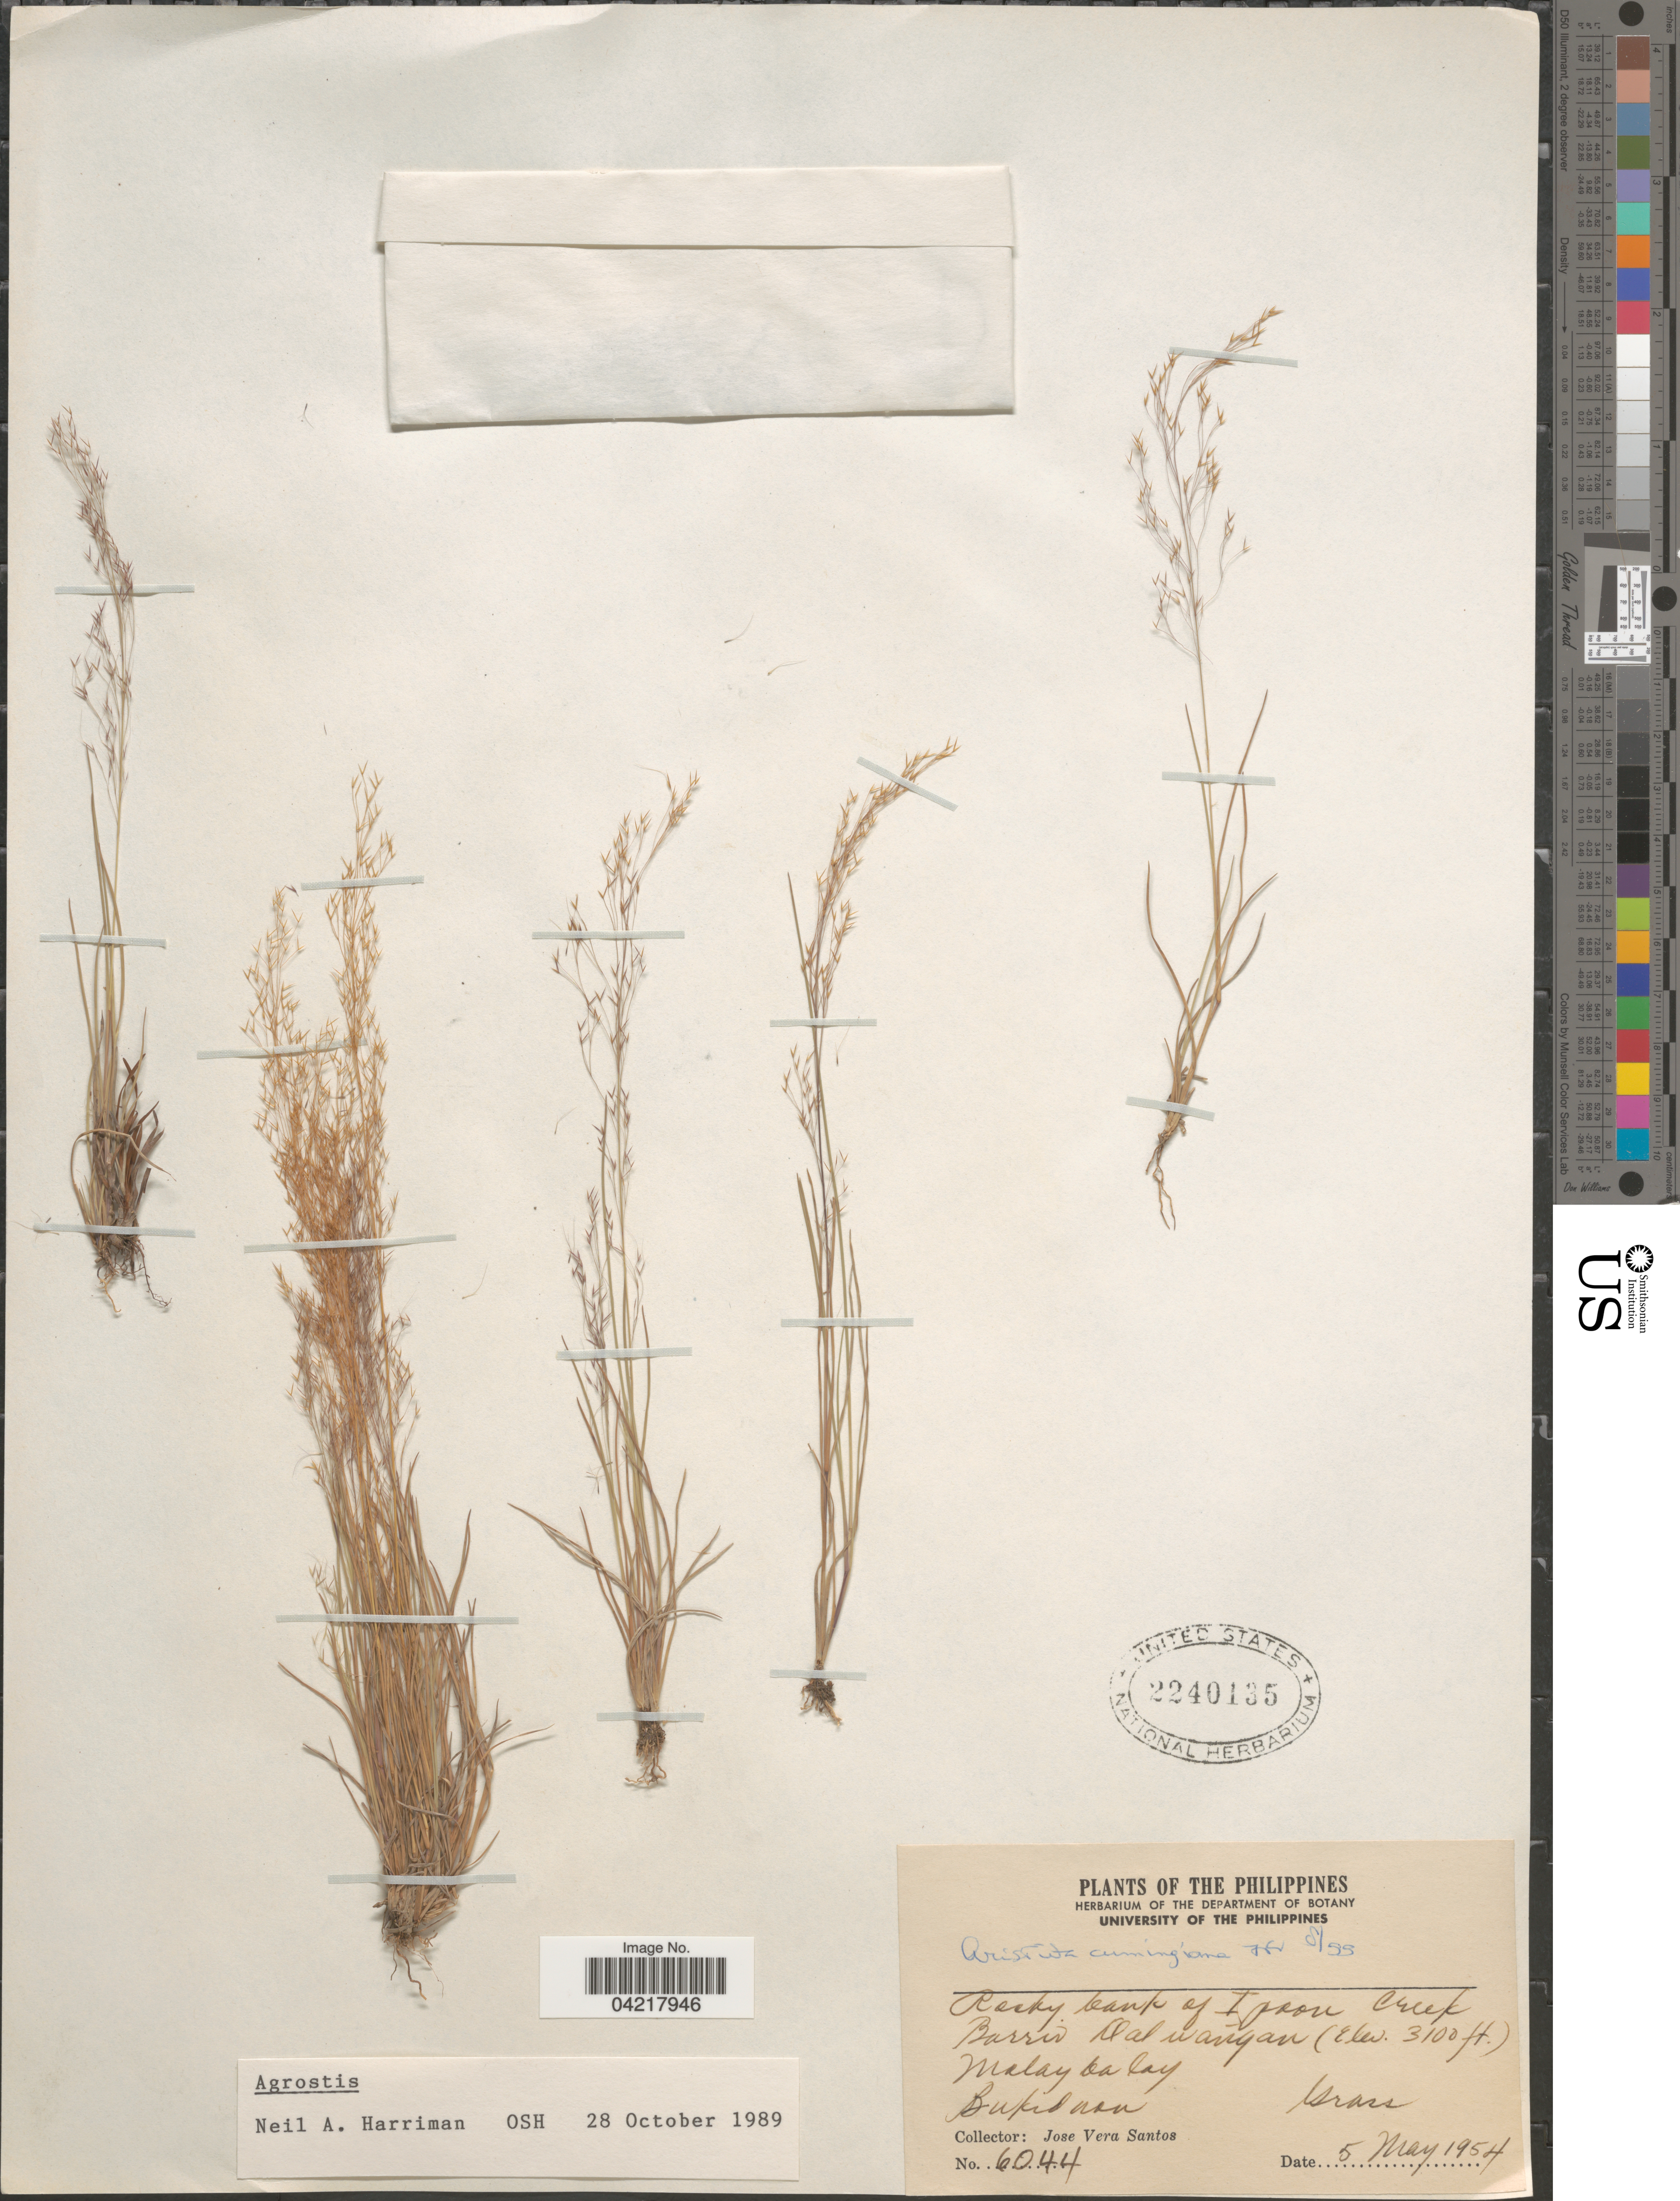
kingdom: Plantae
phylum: Tracheophyta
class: Liliopsida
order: Poales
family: Poaceae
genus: Aristida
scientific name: Aristida cumingiana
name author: Trin. & Rupr.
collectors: J. Santos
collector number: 6044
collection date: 1954-05-05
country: Philippines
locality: Barrio Dalwangan. Malaybalay. Bukidnon.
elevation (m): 945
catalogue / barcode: US 2240135